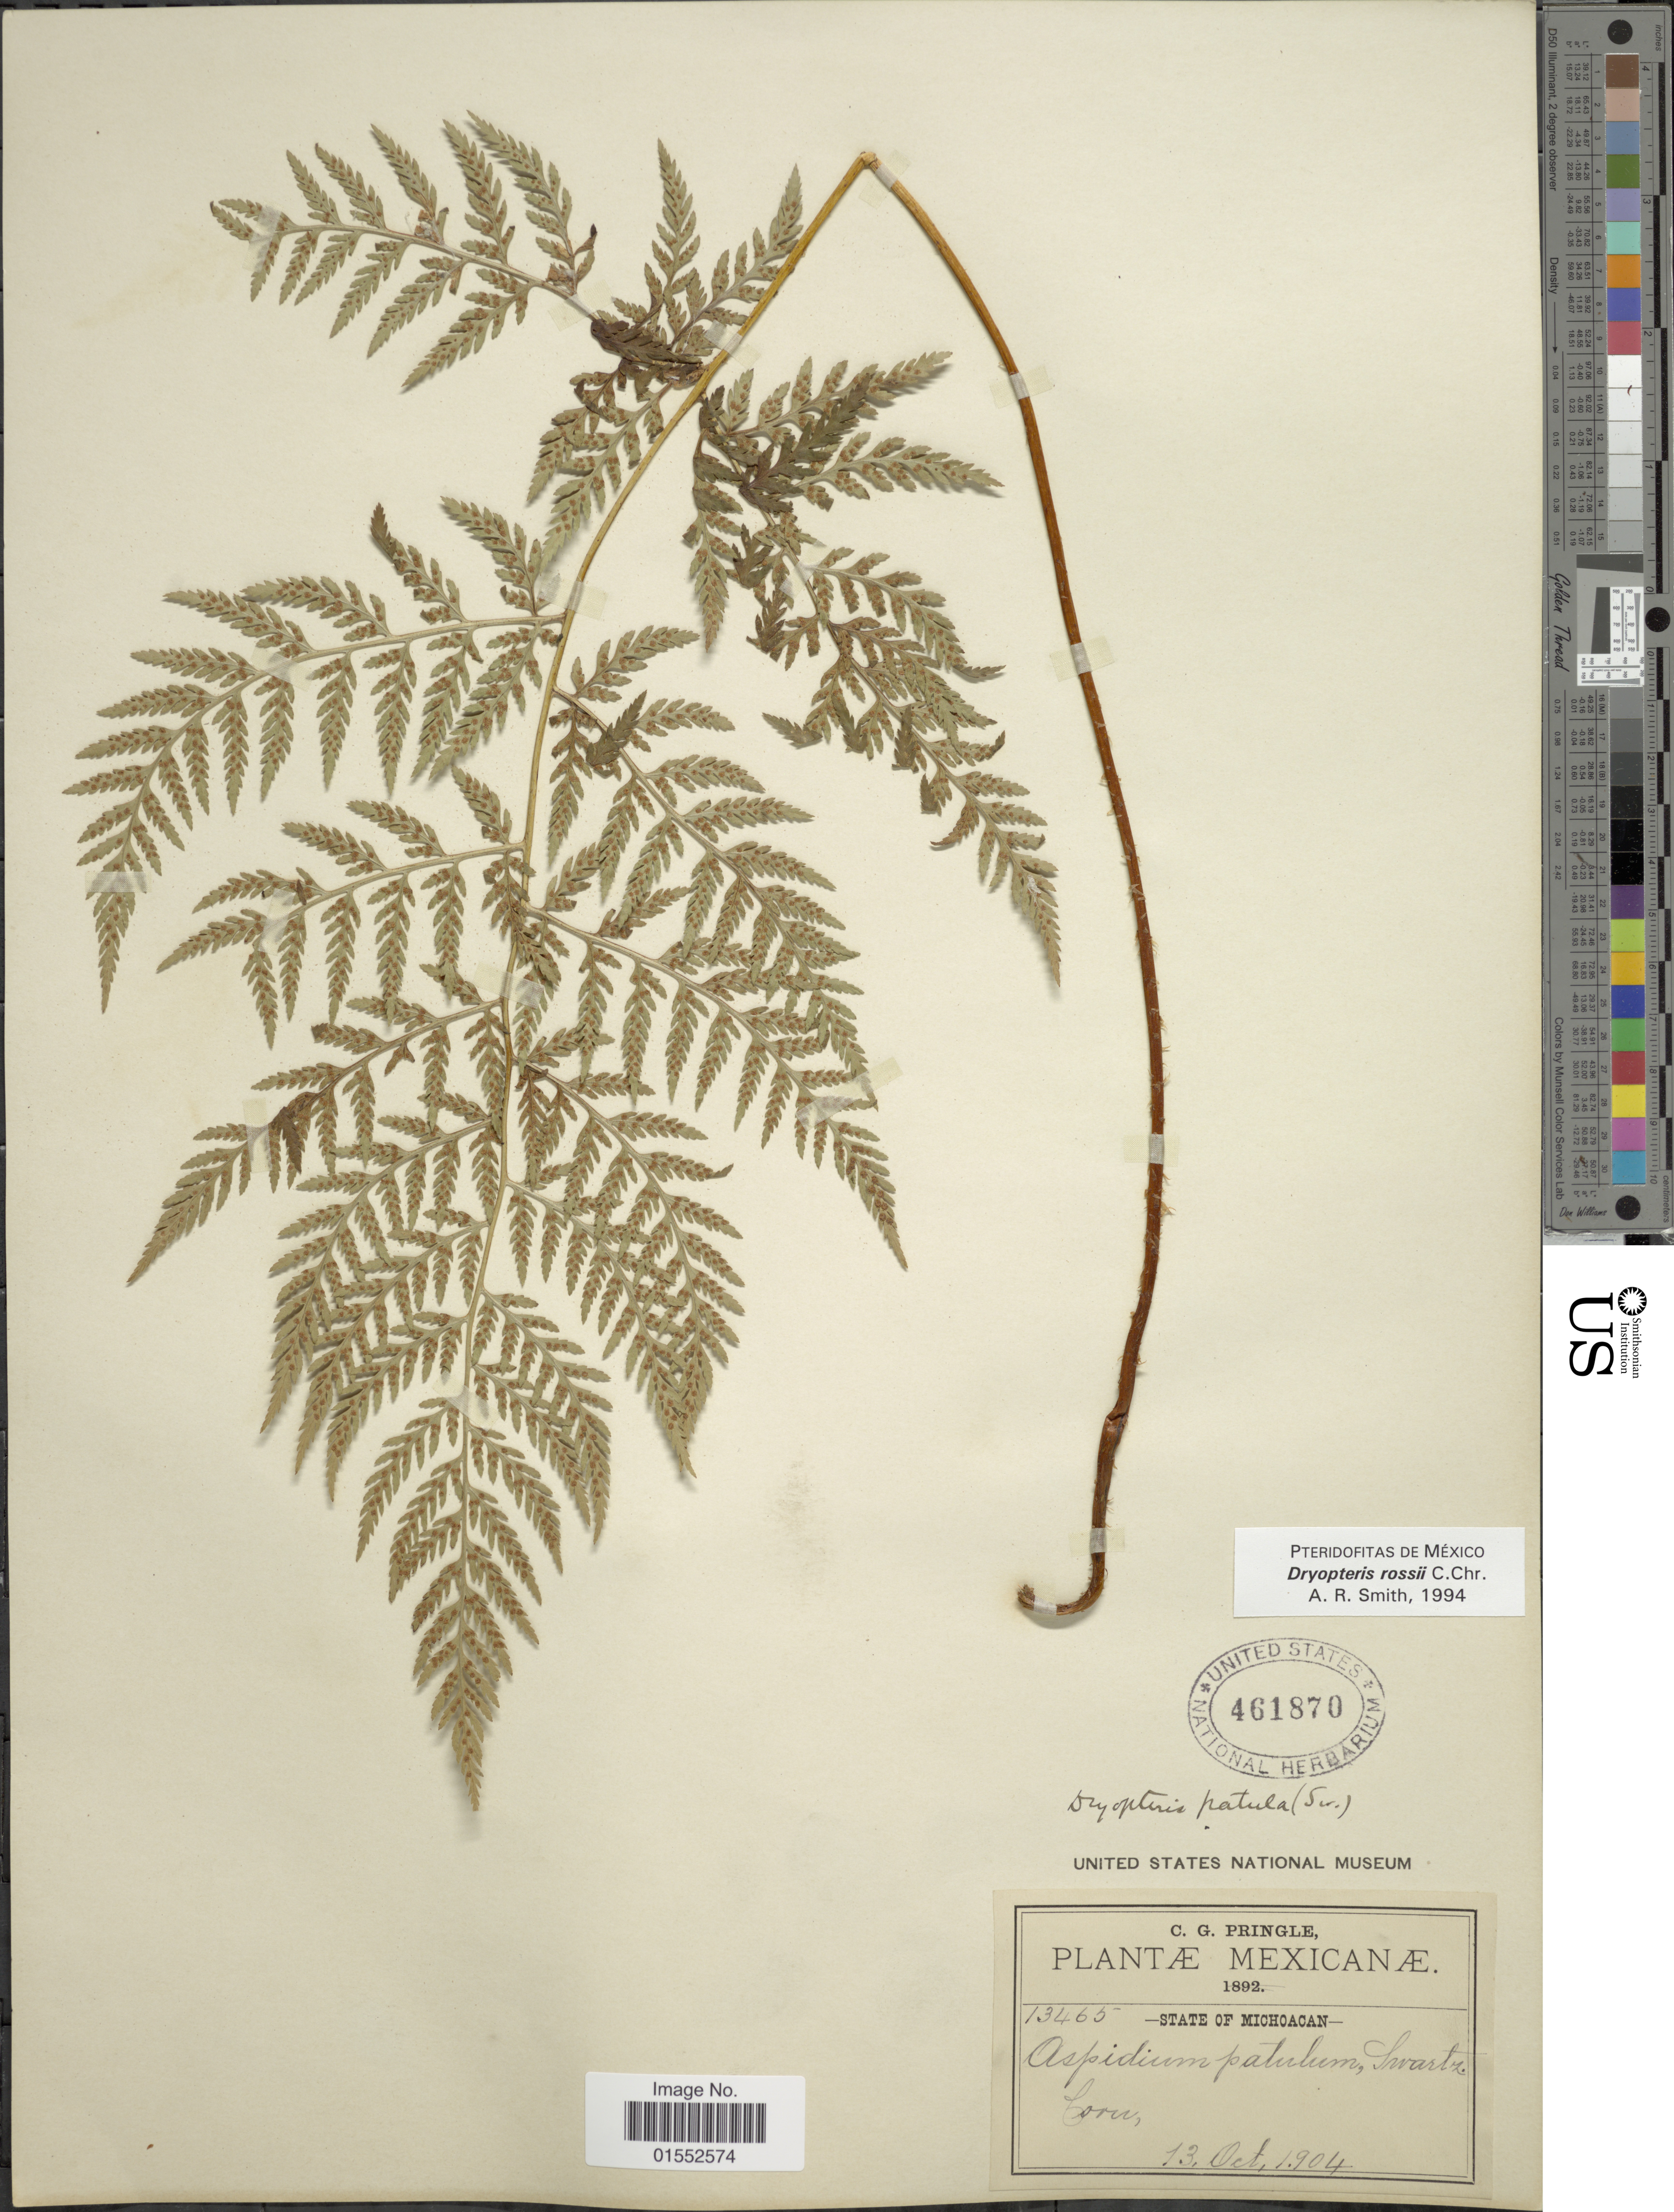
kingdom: Plantae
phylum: Tracheophyta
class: Polypodiopsida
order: Polypodiales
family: Dryopteridaceae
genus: Dryopteris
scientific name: Dryopteris rossii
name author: C. Chr.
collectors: C. G. Pringle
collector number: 13465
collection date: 1904-10-13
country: Mexico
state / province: Michoacán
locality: State of Michoacan. Coru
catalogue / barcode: US 461870